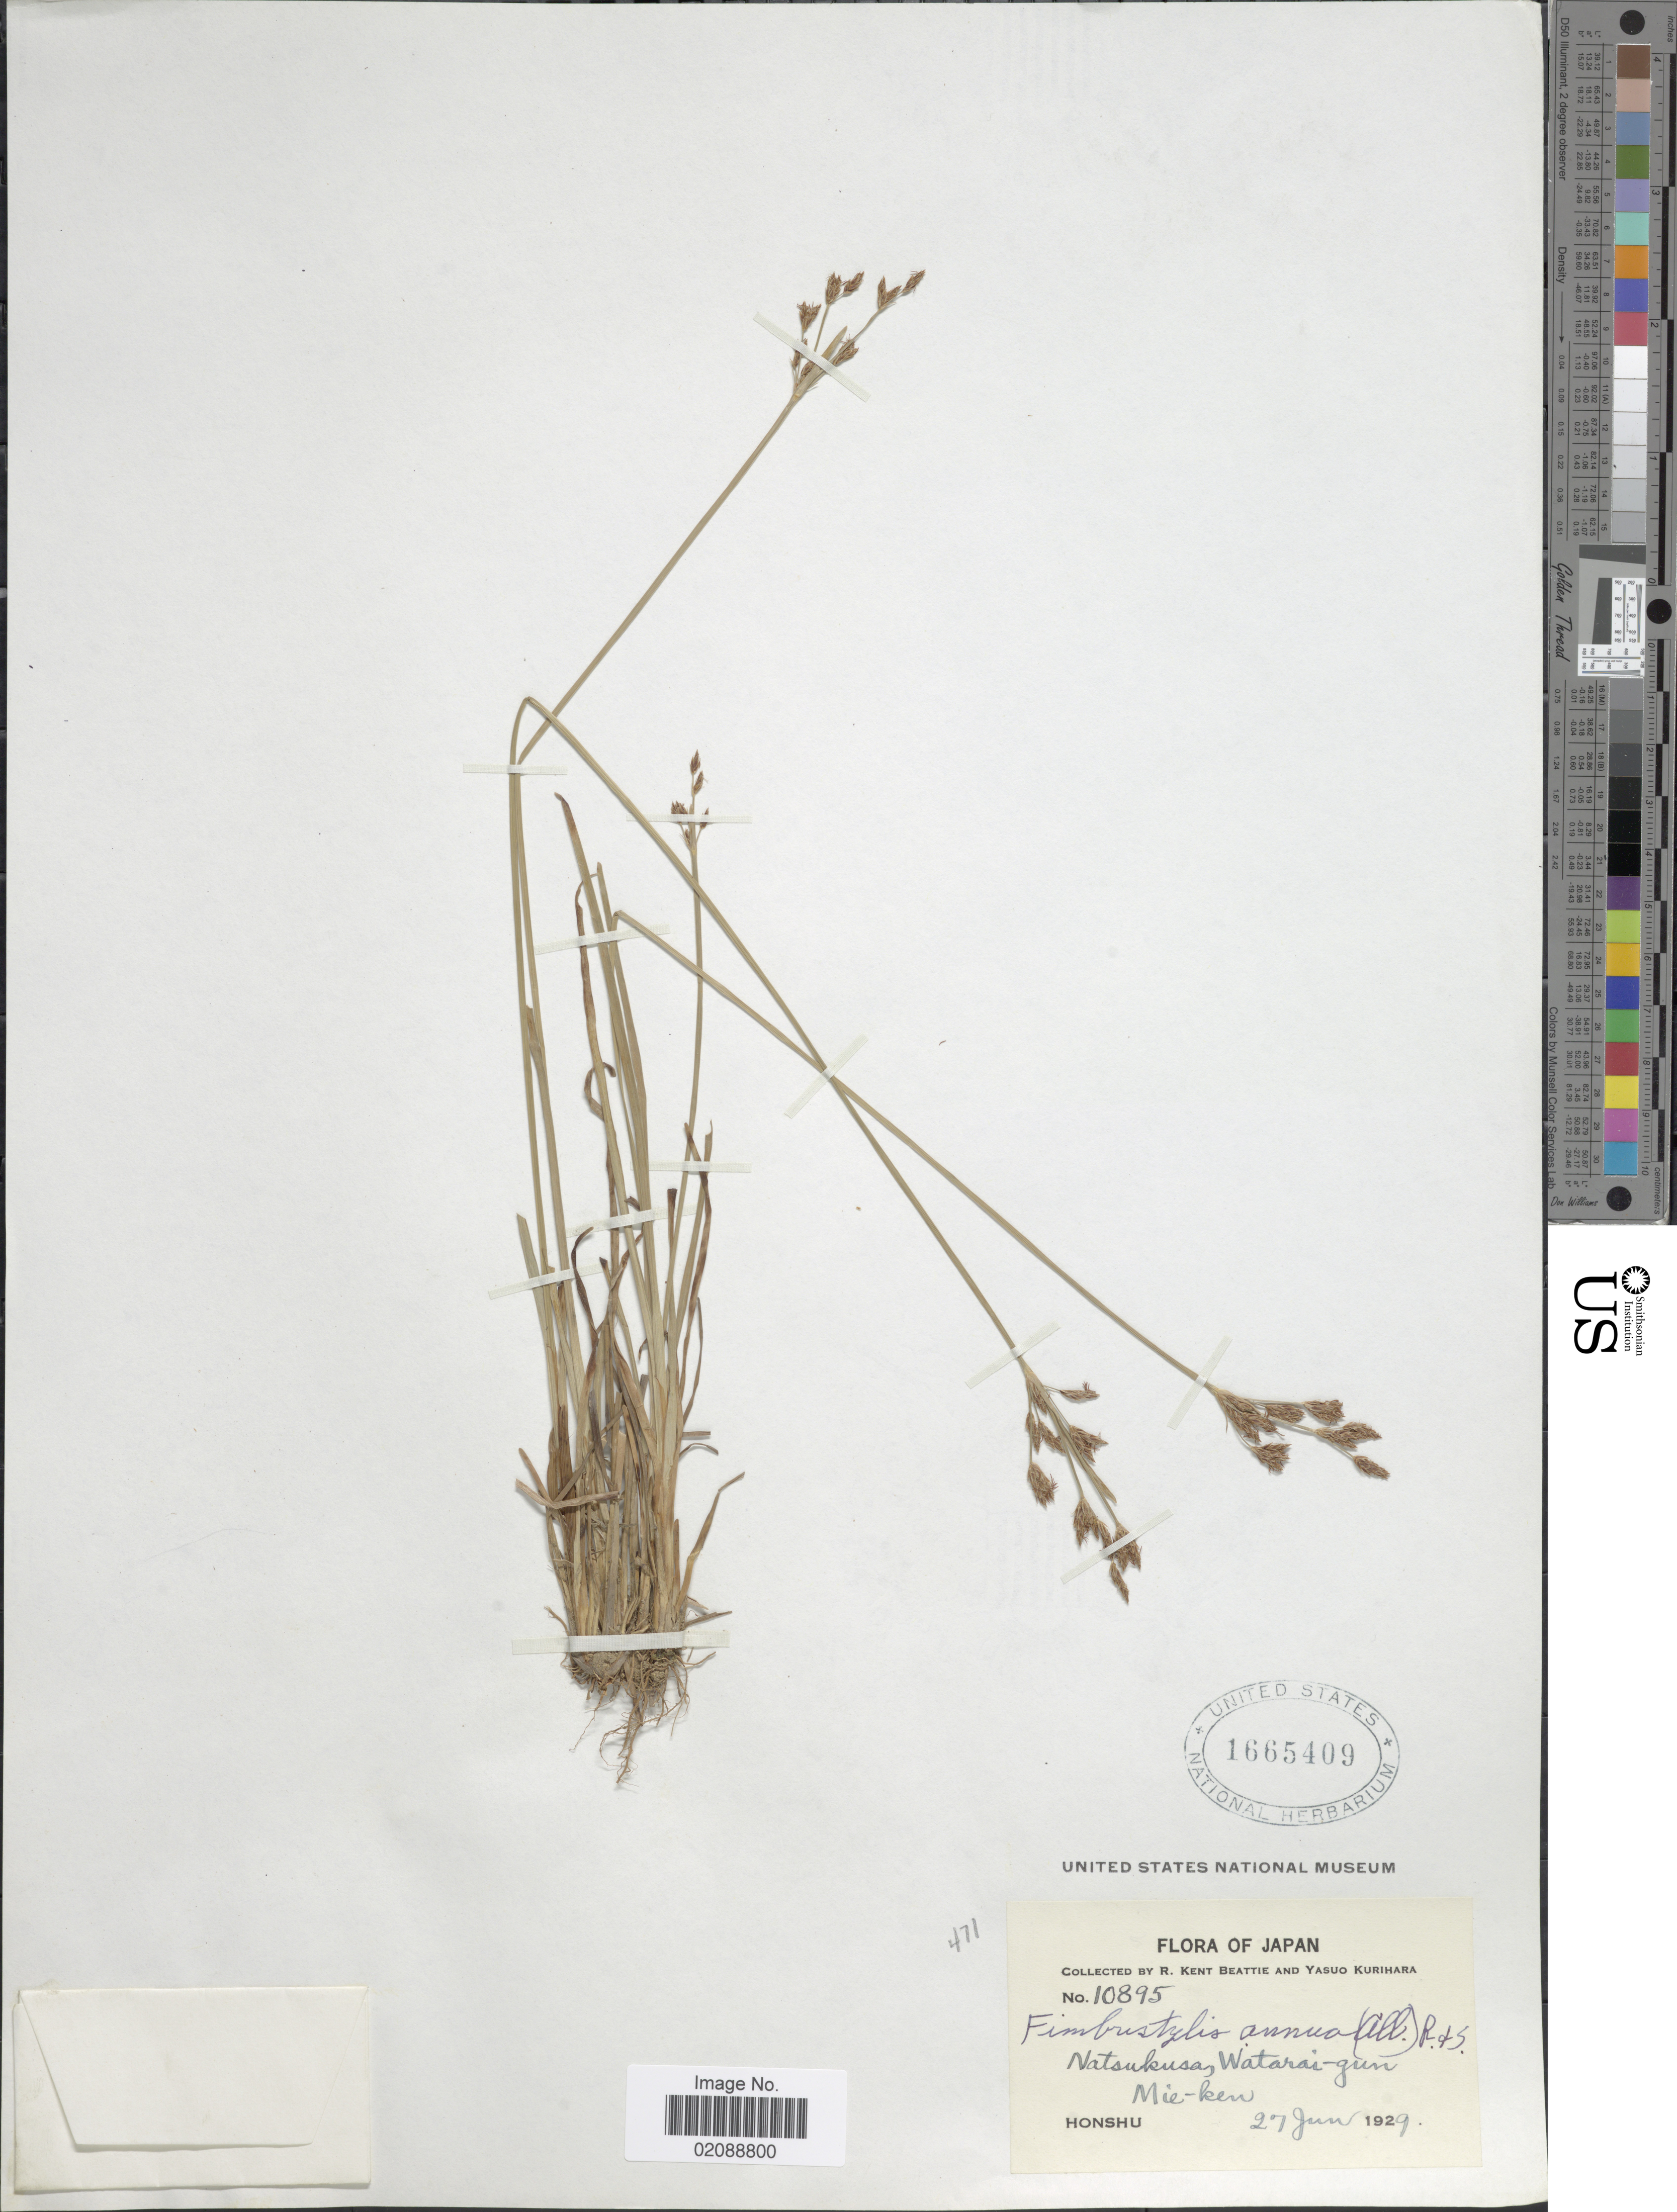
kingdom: Plantae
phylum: Tracheophyta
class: Liliopsida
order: Poales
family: Cyperaceae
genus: Fimbristylis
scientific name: Fimbristylis complanata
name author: (Retz.) Link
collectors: R. K. Beattie & Y. Kurihara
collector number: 10895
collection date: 1929-06-27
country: Japan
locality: Natsukusa, Watarai-gun, Mie-ken.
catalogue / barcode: US 1665409